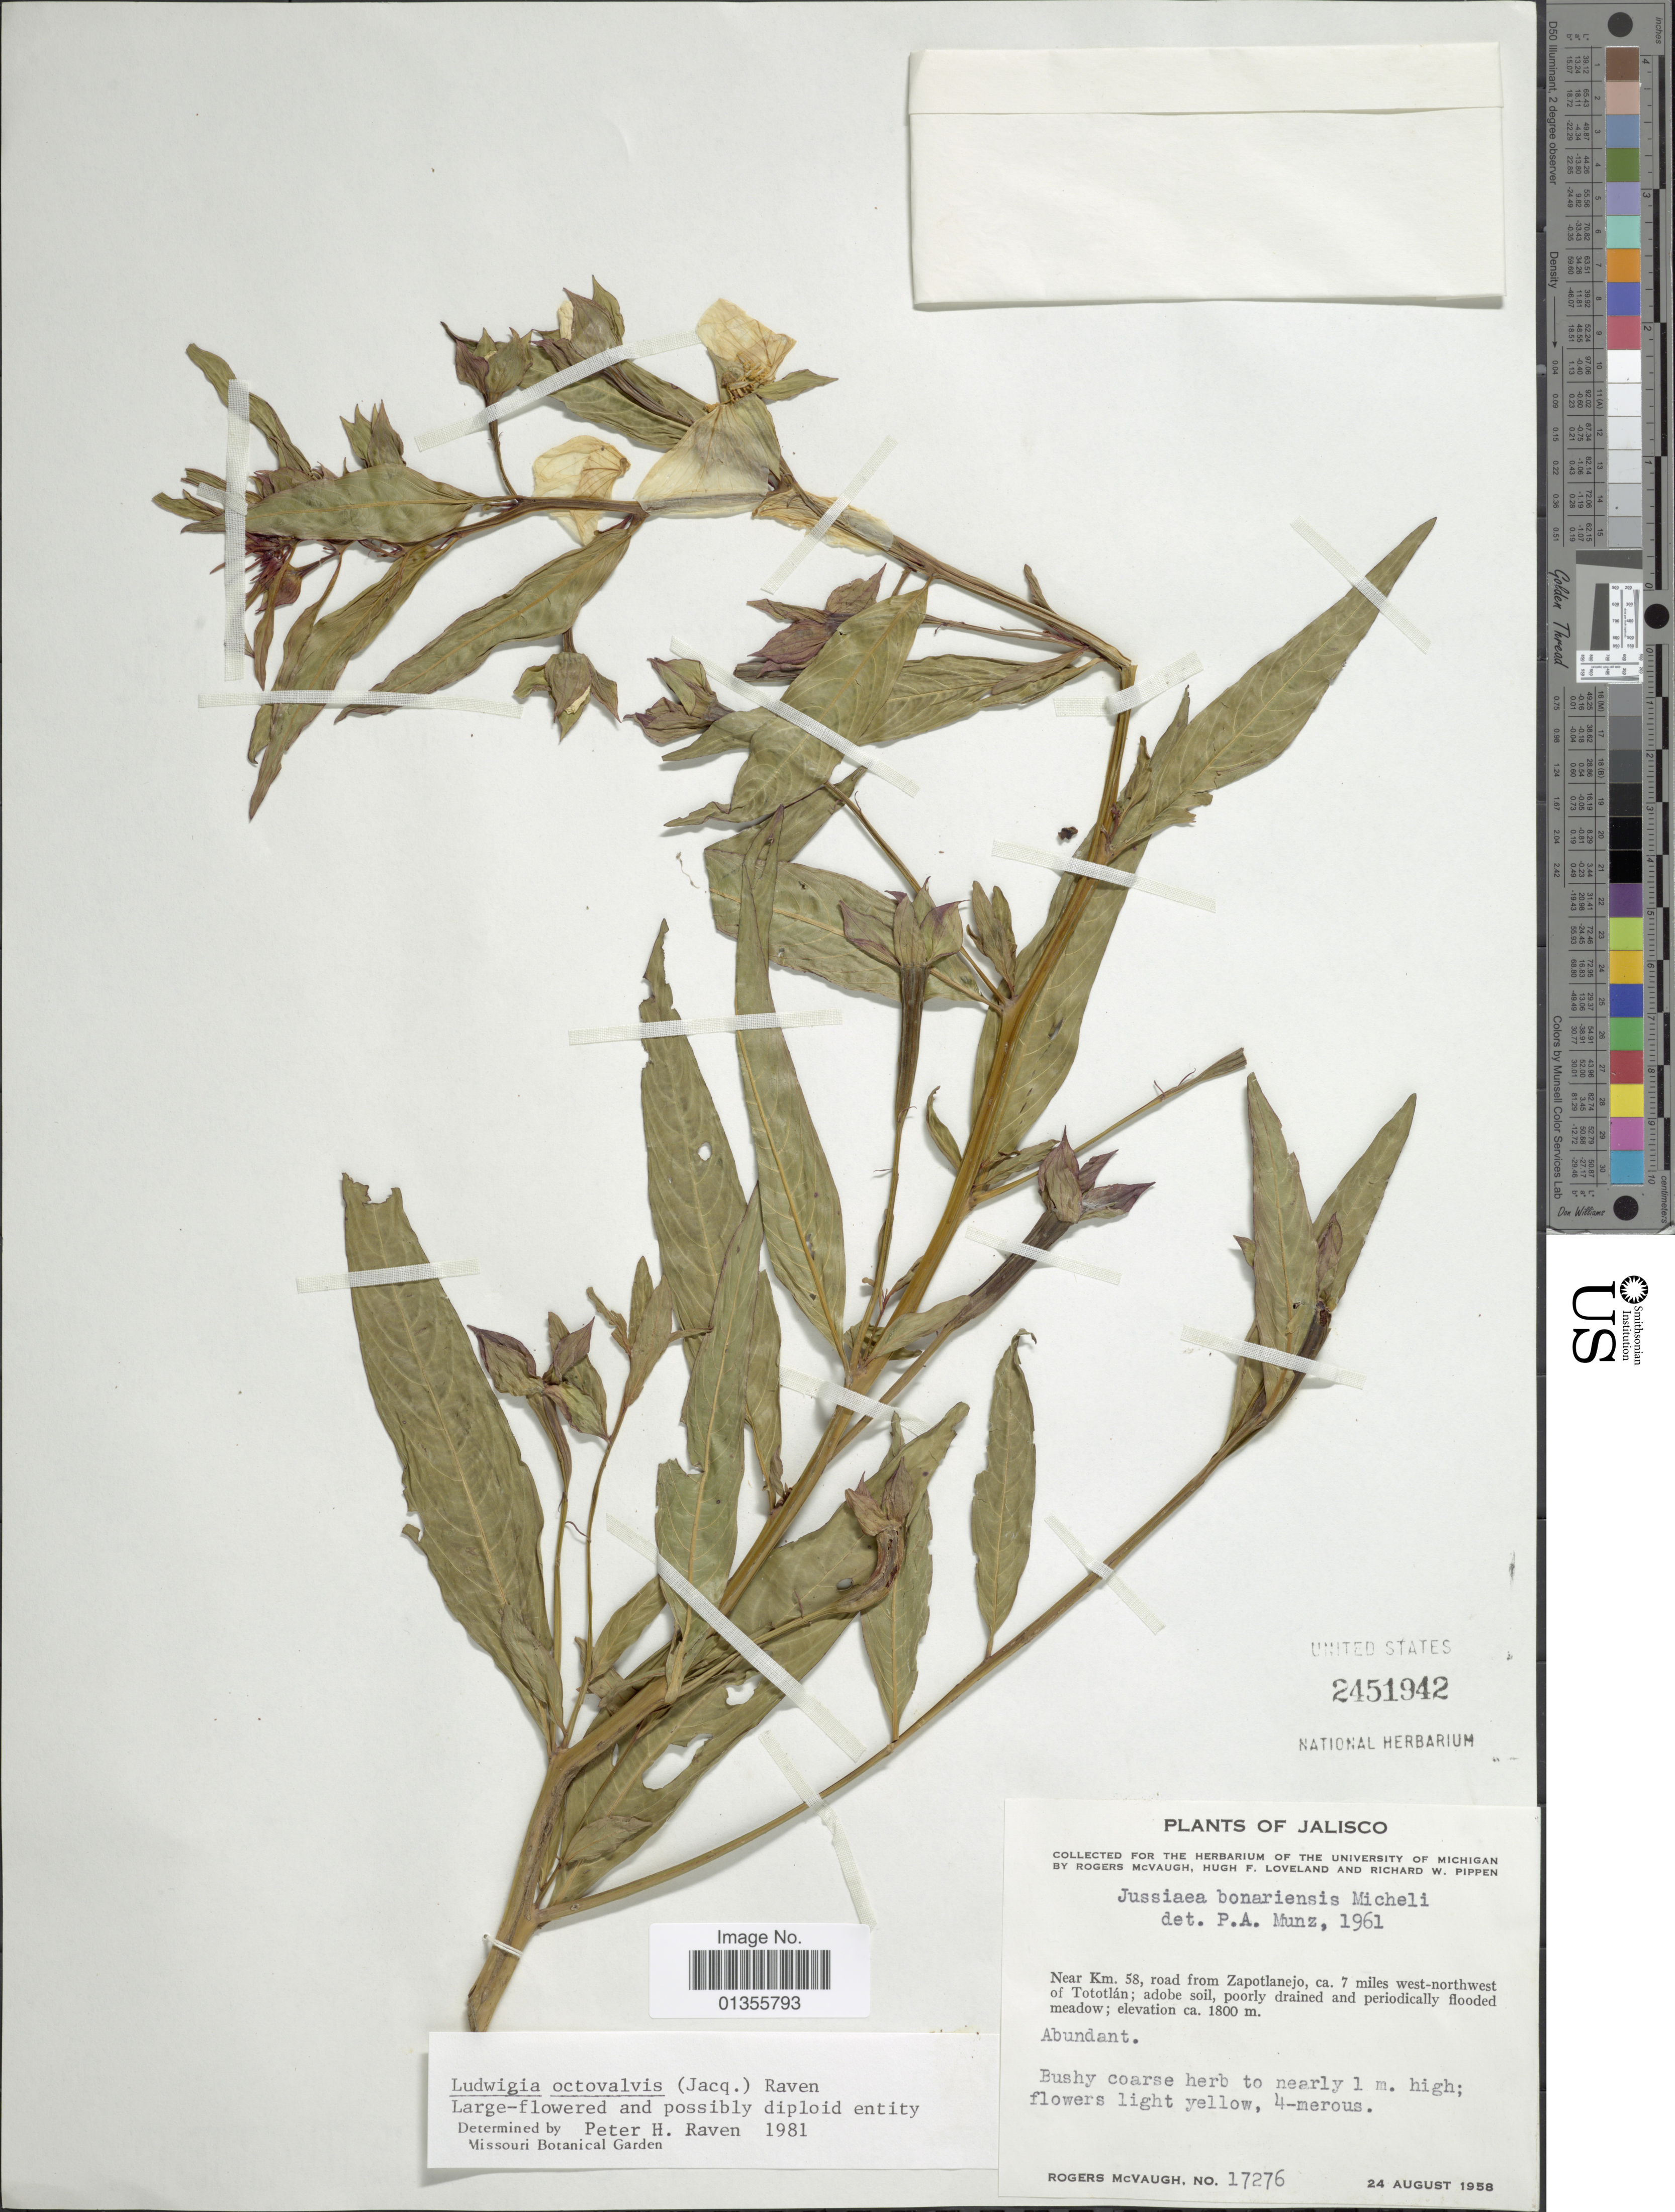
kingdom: Plantae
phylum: Tracheophyta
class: Magnoliopsida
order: Myrtales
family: Onagraceae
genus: Ludwigia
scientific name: Ludwigia octovalvis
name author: (Jacq.) P.H. Raven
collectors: R. McVaugh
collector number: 17276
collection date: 1958-08-24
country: Mexico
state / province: Jalisco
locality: Near Km. 58, road from Zapotlamejo, ca. 7 miles west-northwest of Tototlán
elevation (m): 1800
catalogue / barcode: US 2451942